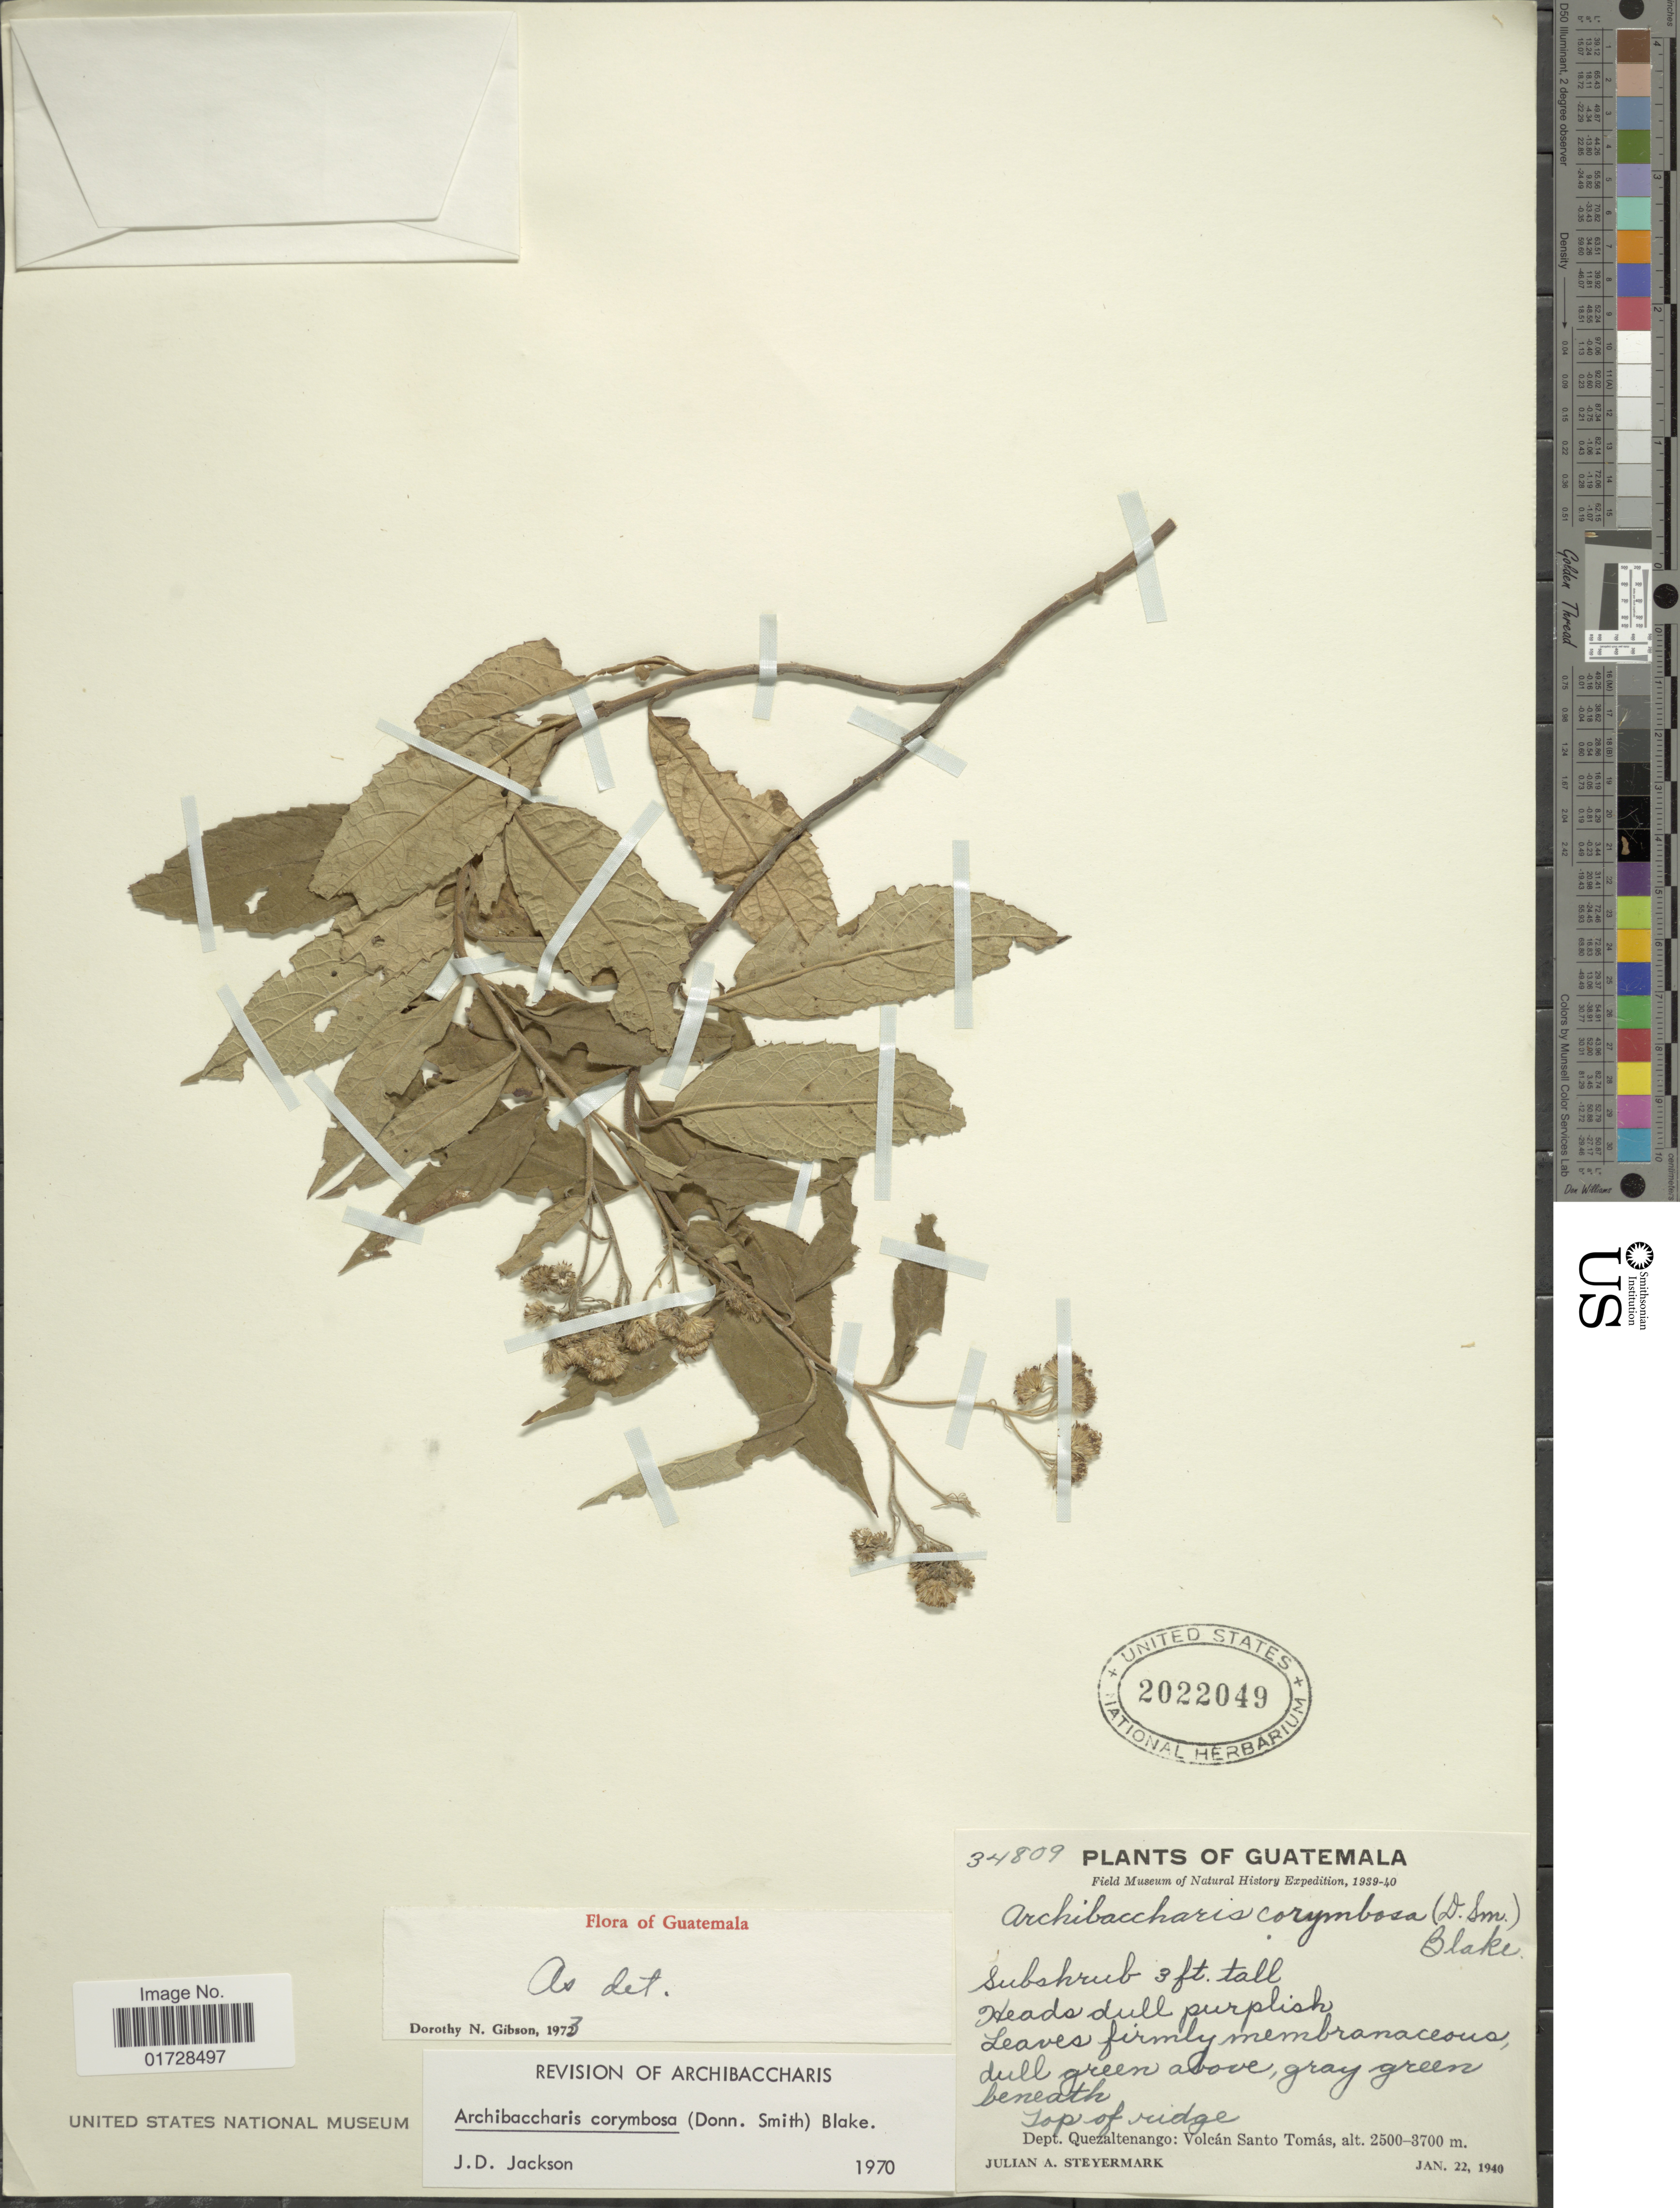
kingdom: Plantae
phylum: Tracheophyta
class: Magnoliopsida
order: Asterales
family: Asteraceae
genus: Archibaccharis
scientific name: Archibaccharis corymbosa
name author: (Donn. Sm.) S.F. Blake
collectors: J. Steyermark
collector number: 34809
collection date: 1940-01-22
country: Guatemala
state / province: Quetzaltenango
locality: Volcan Santo Tomas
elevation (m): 2500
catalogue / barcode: US 2022049